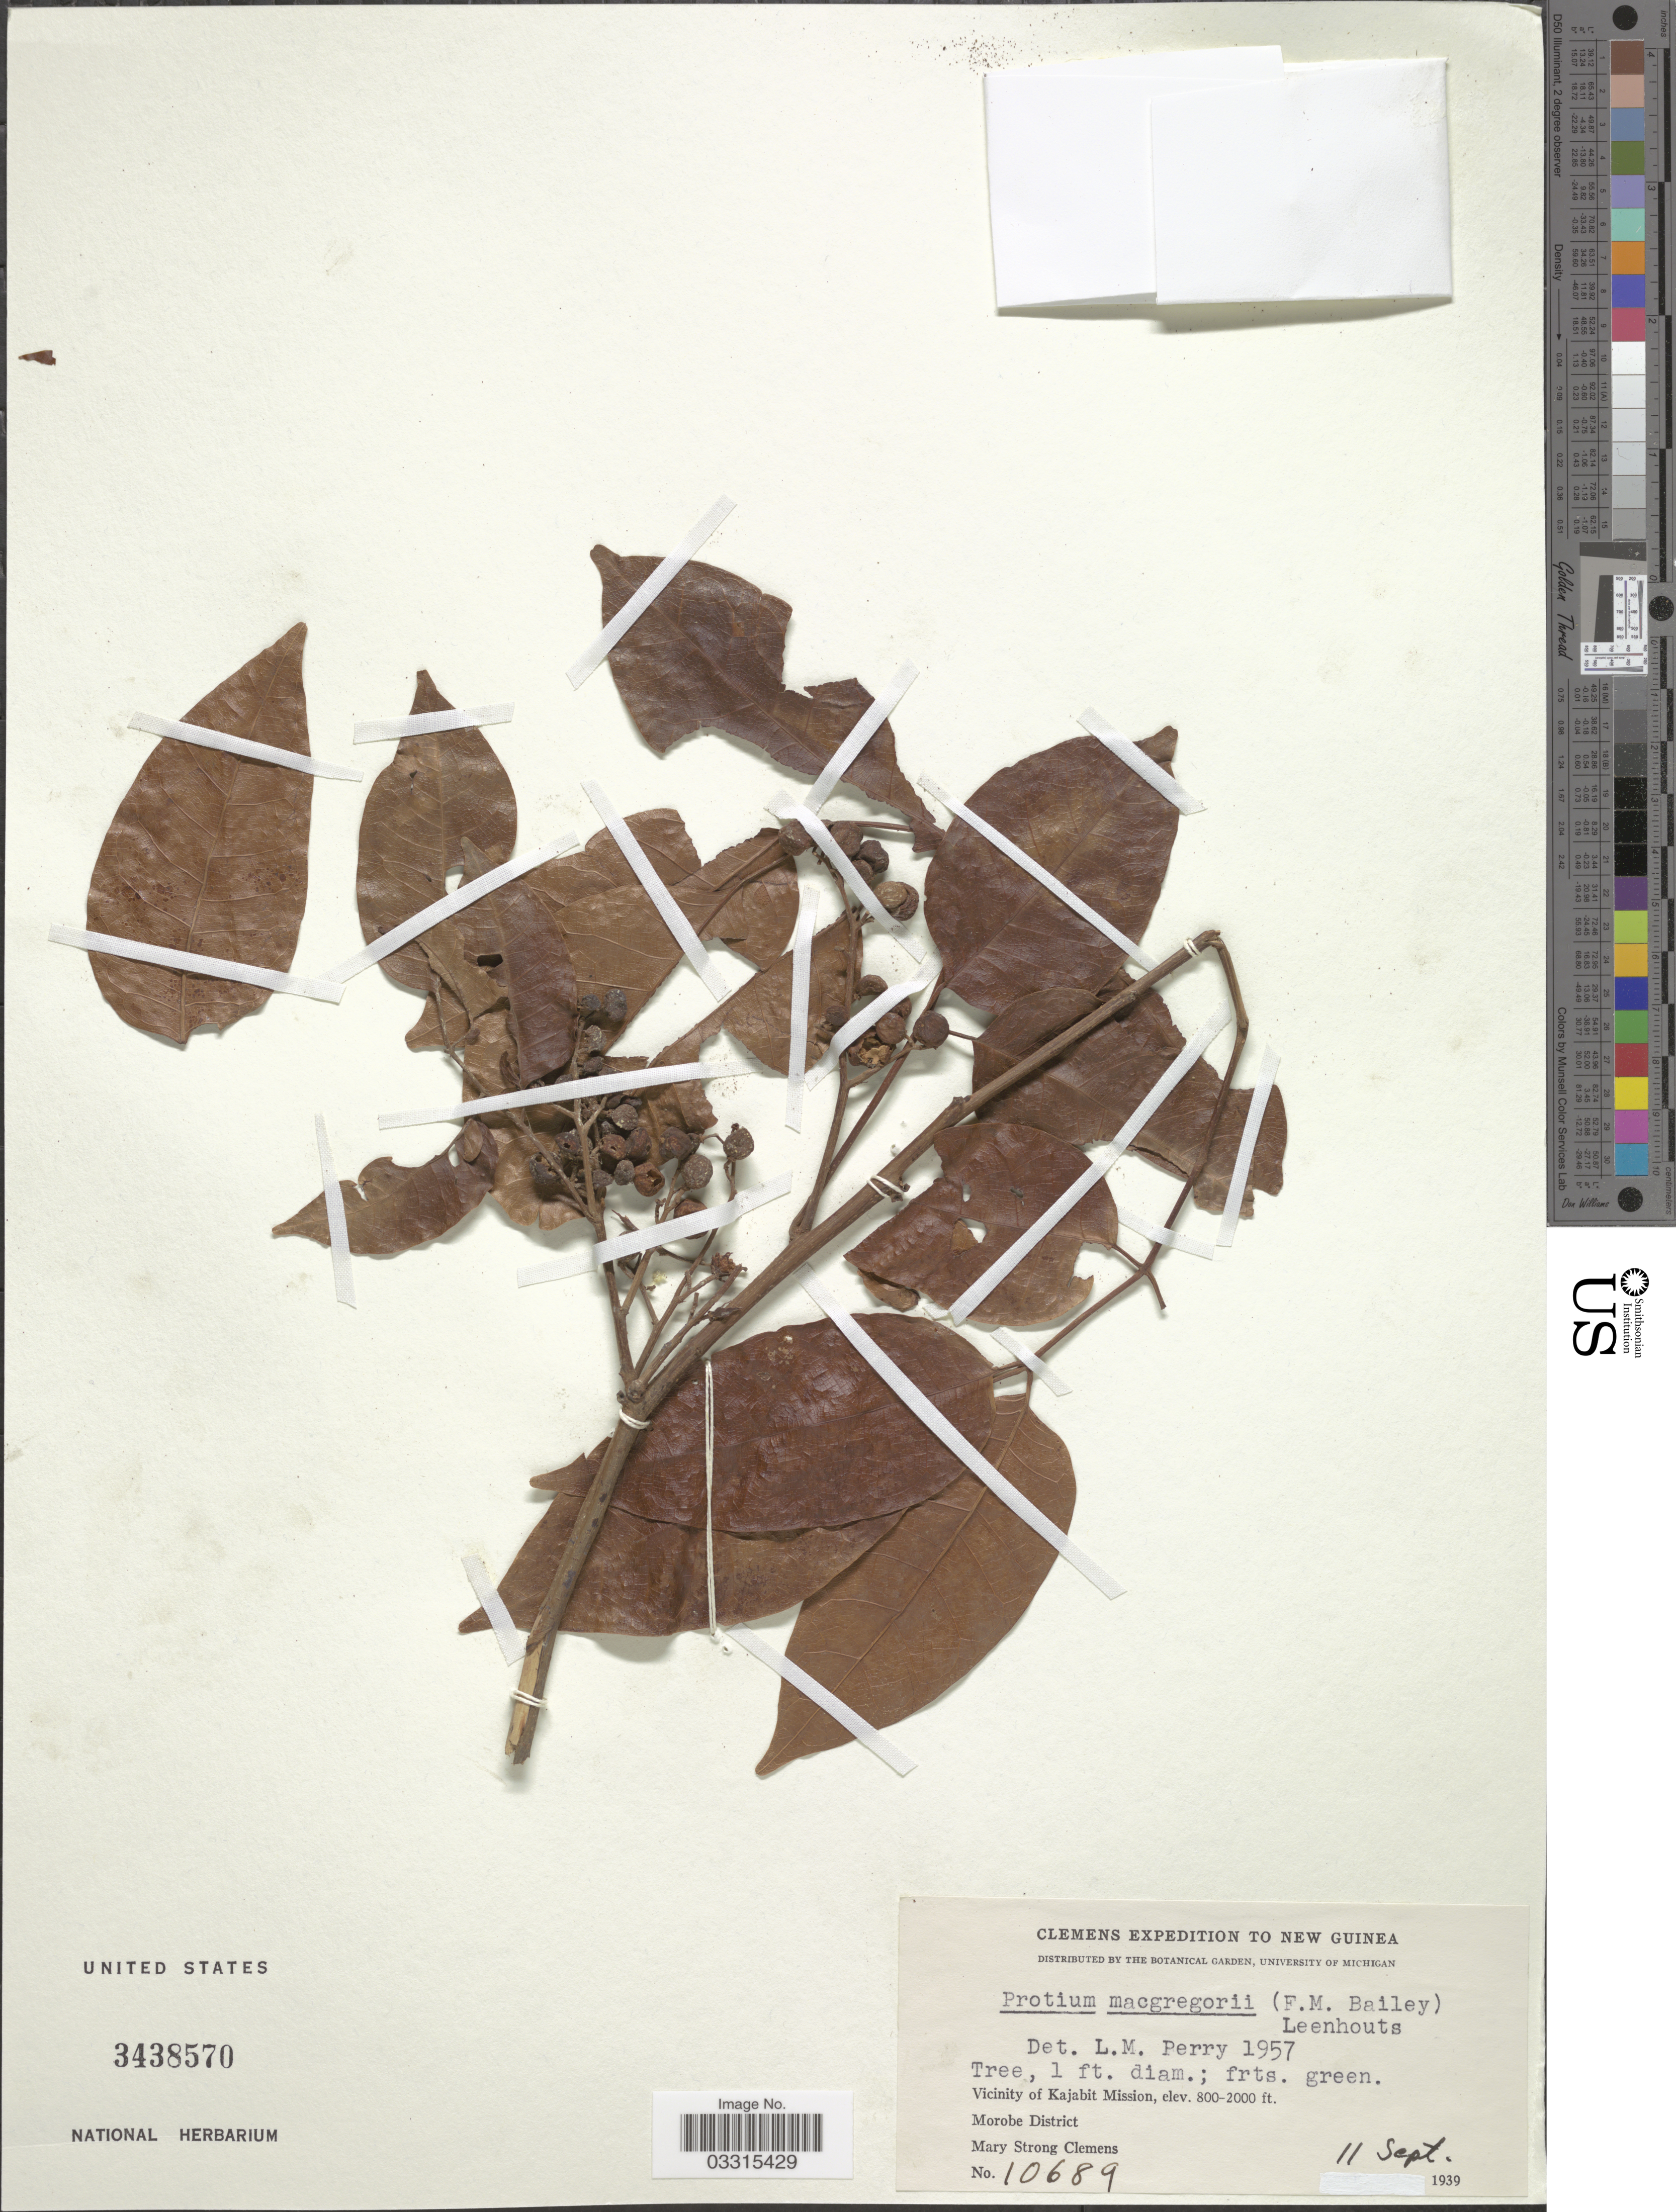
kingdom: Plantae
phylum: Tracheophyta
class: Magnoliopsida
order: Sapindales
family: Burseraceae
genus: Protium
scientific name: Protium macgregorii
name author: (F.M. Bailey) Leenh.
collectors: M. S. Clemens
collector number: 10689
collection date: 1939-09-11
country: Papua New Guinea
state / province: Morobe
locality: New Guinea. Vicinity of Kajabit Mission. Morobe District.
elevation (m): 244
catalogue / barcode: US 3438570